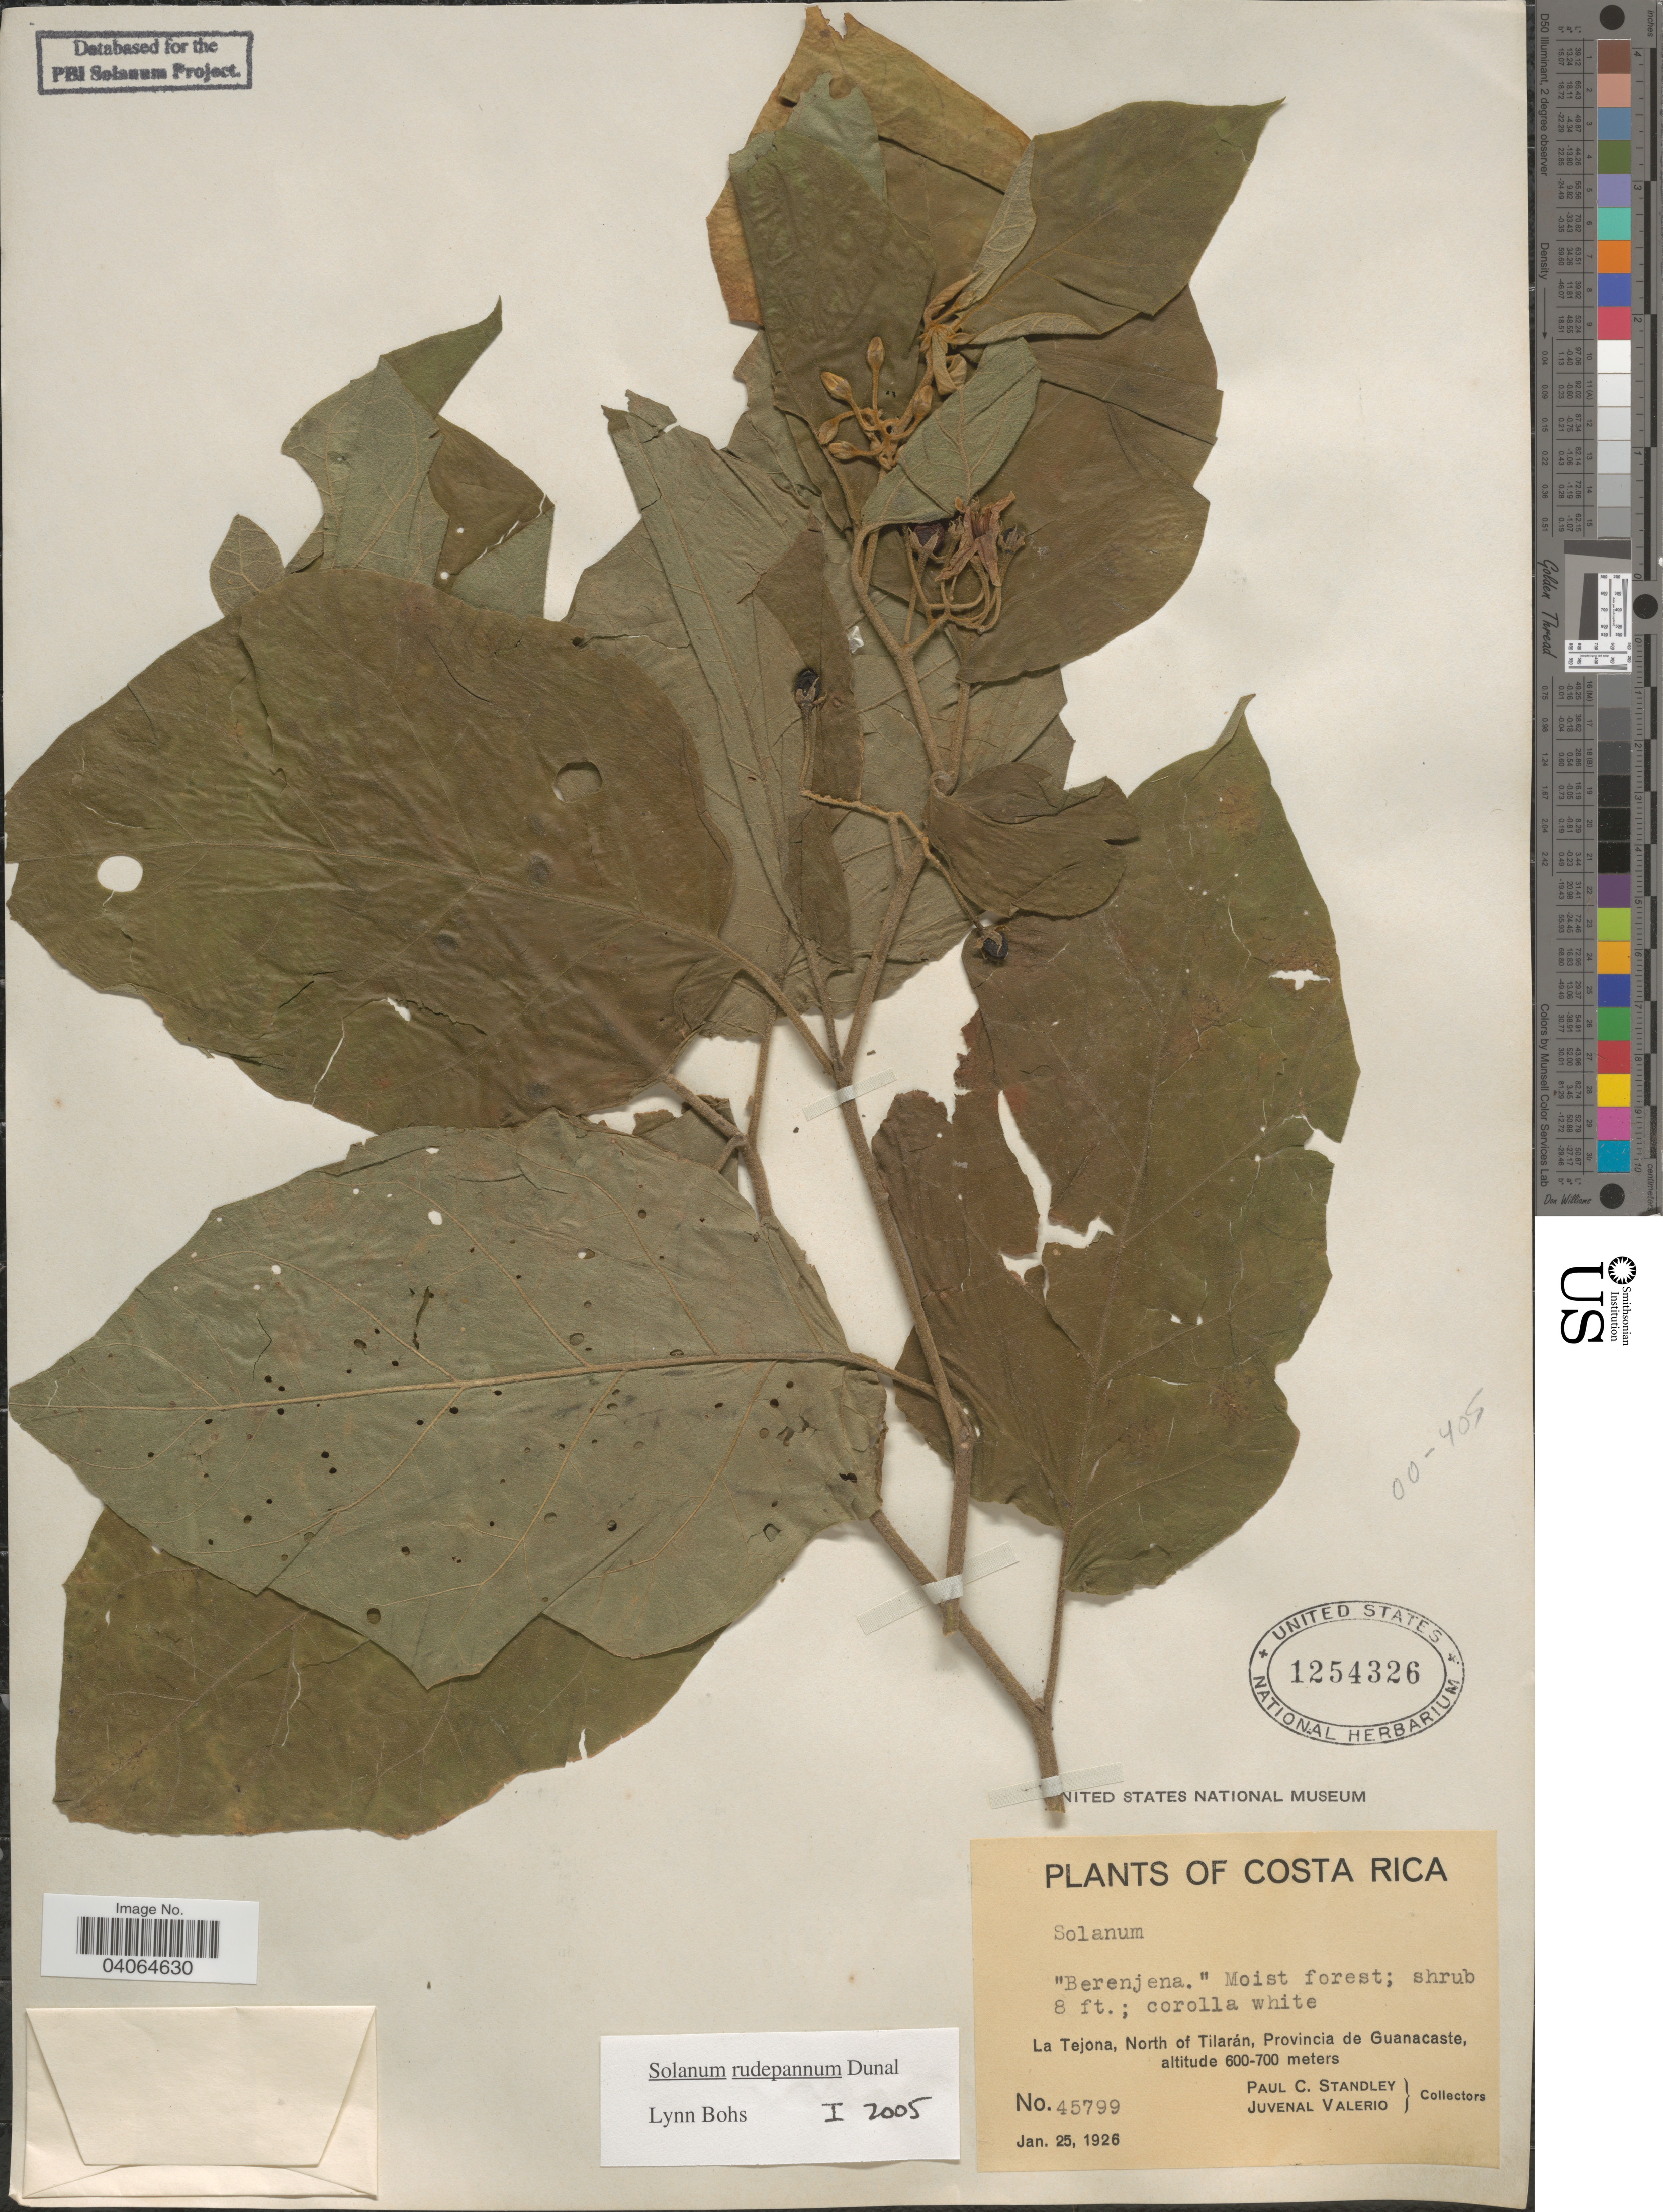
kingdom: Plantae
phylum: Tracheophyta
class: Magnoliopsida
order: Solanales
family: Solanaceae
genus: Solanum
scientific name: Solanum rudepannum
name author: Dunal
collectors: P. C. Standley & J. Valerio R.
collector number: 45799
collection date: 1926-01-25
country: Costa Rica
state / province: Guanacaste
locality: La Tejona, North of Tilarán.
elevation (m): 600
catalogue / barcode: US 1254326